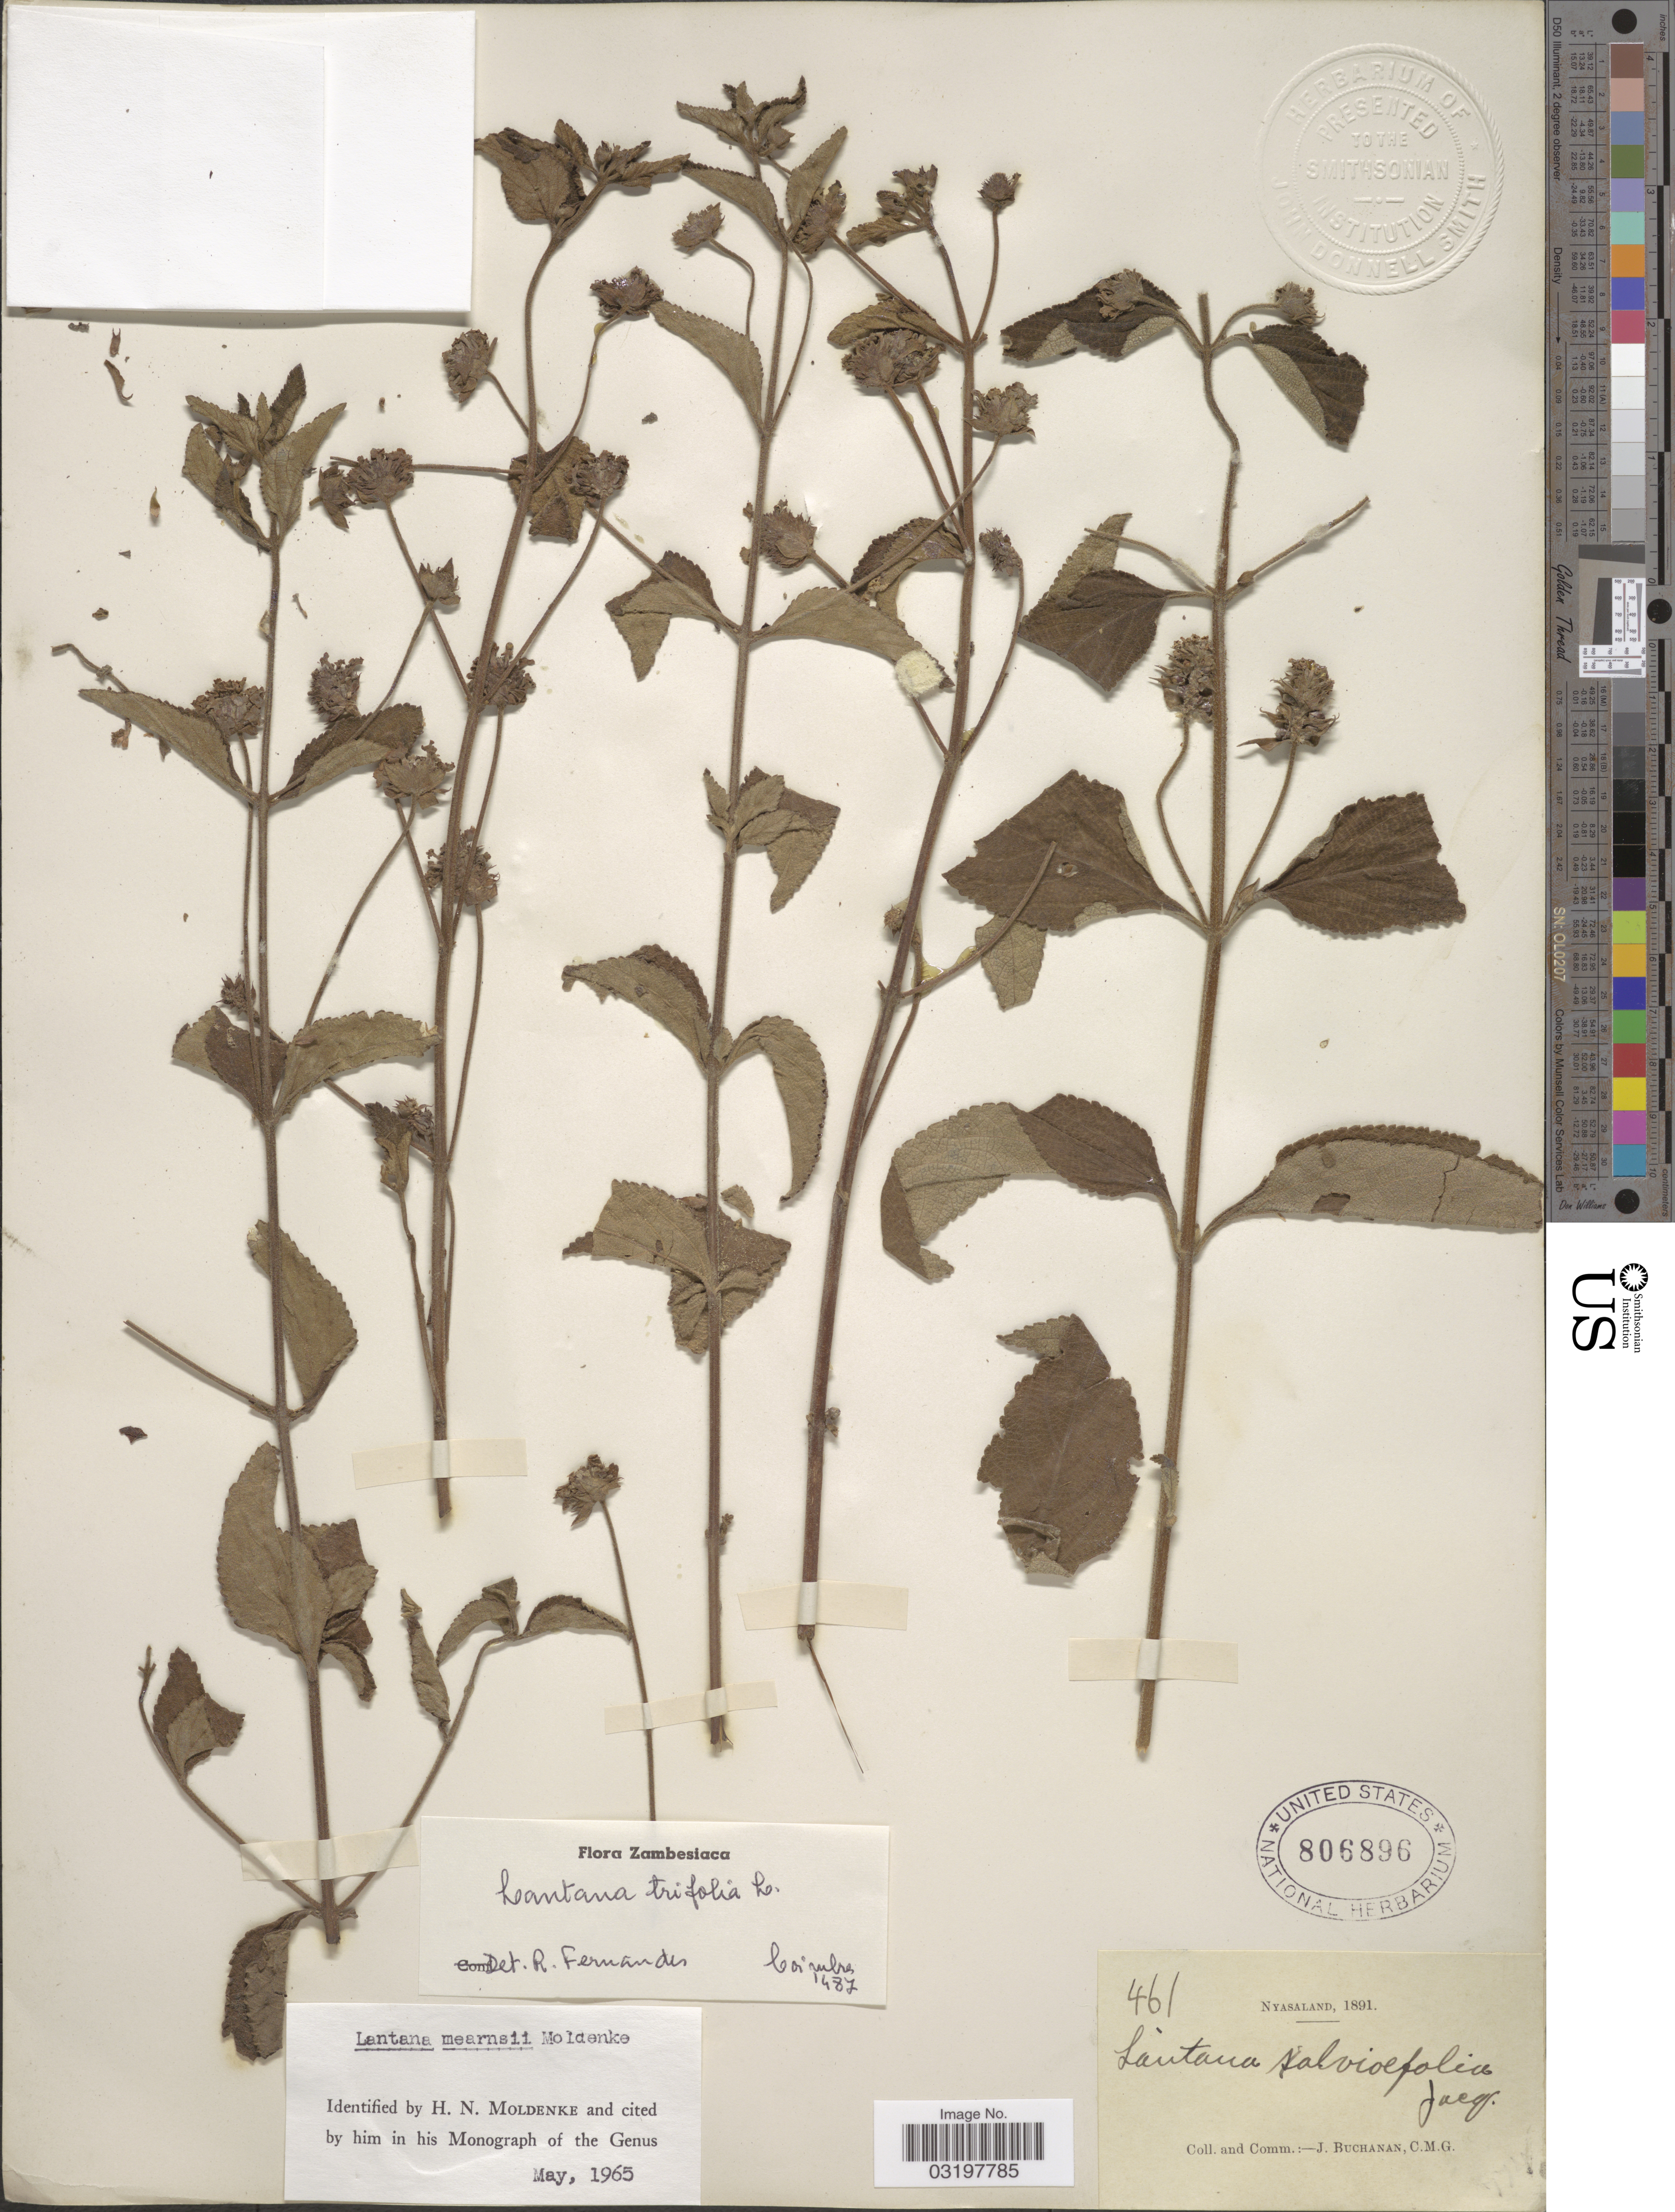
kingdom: Plantae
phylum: Tracheophyta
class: Magnoliopsida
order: Lamiales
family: Verbenaceae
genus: Lantana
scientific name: Lantana trifolia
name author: L.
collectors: J. Buchanan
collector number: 461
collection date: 1891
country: Malawi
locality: Nyasaland.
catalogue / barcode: US 806896